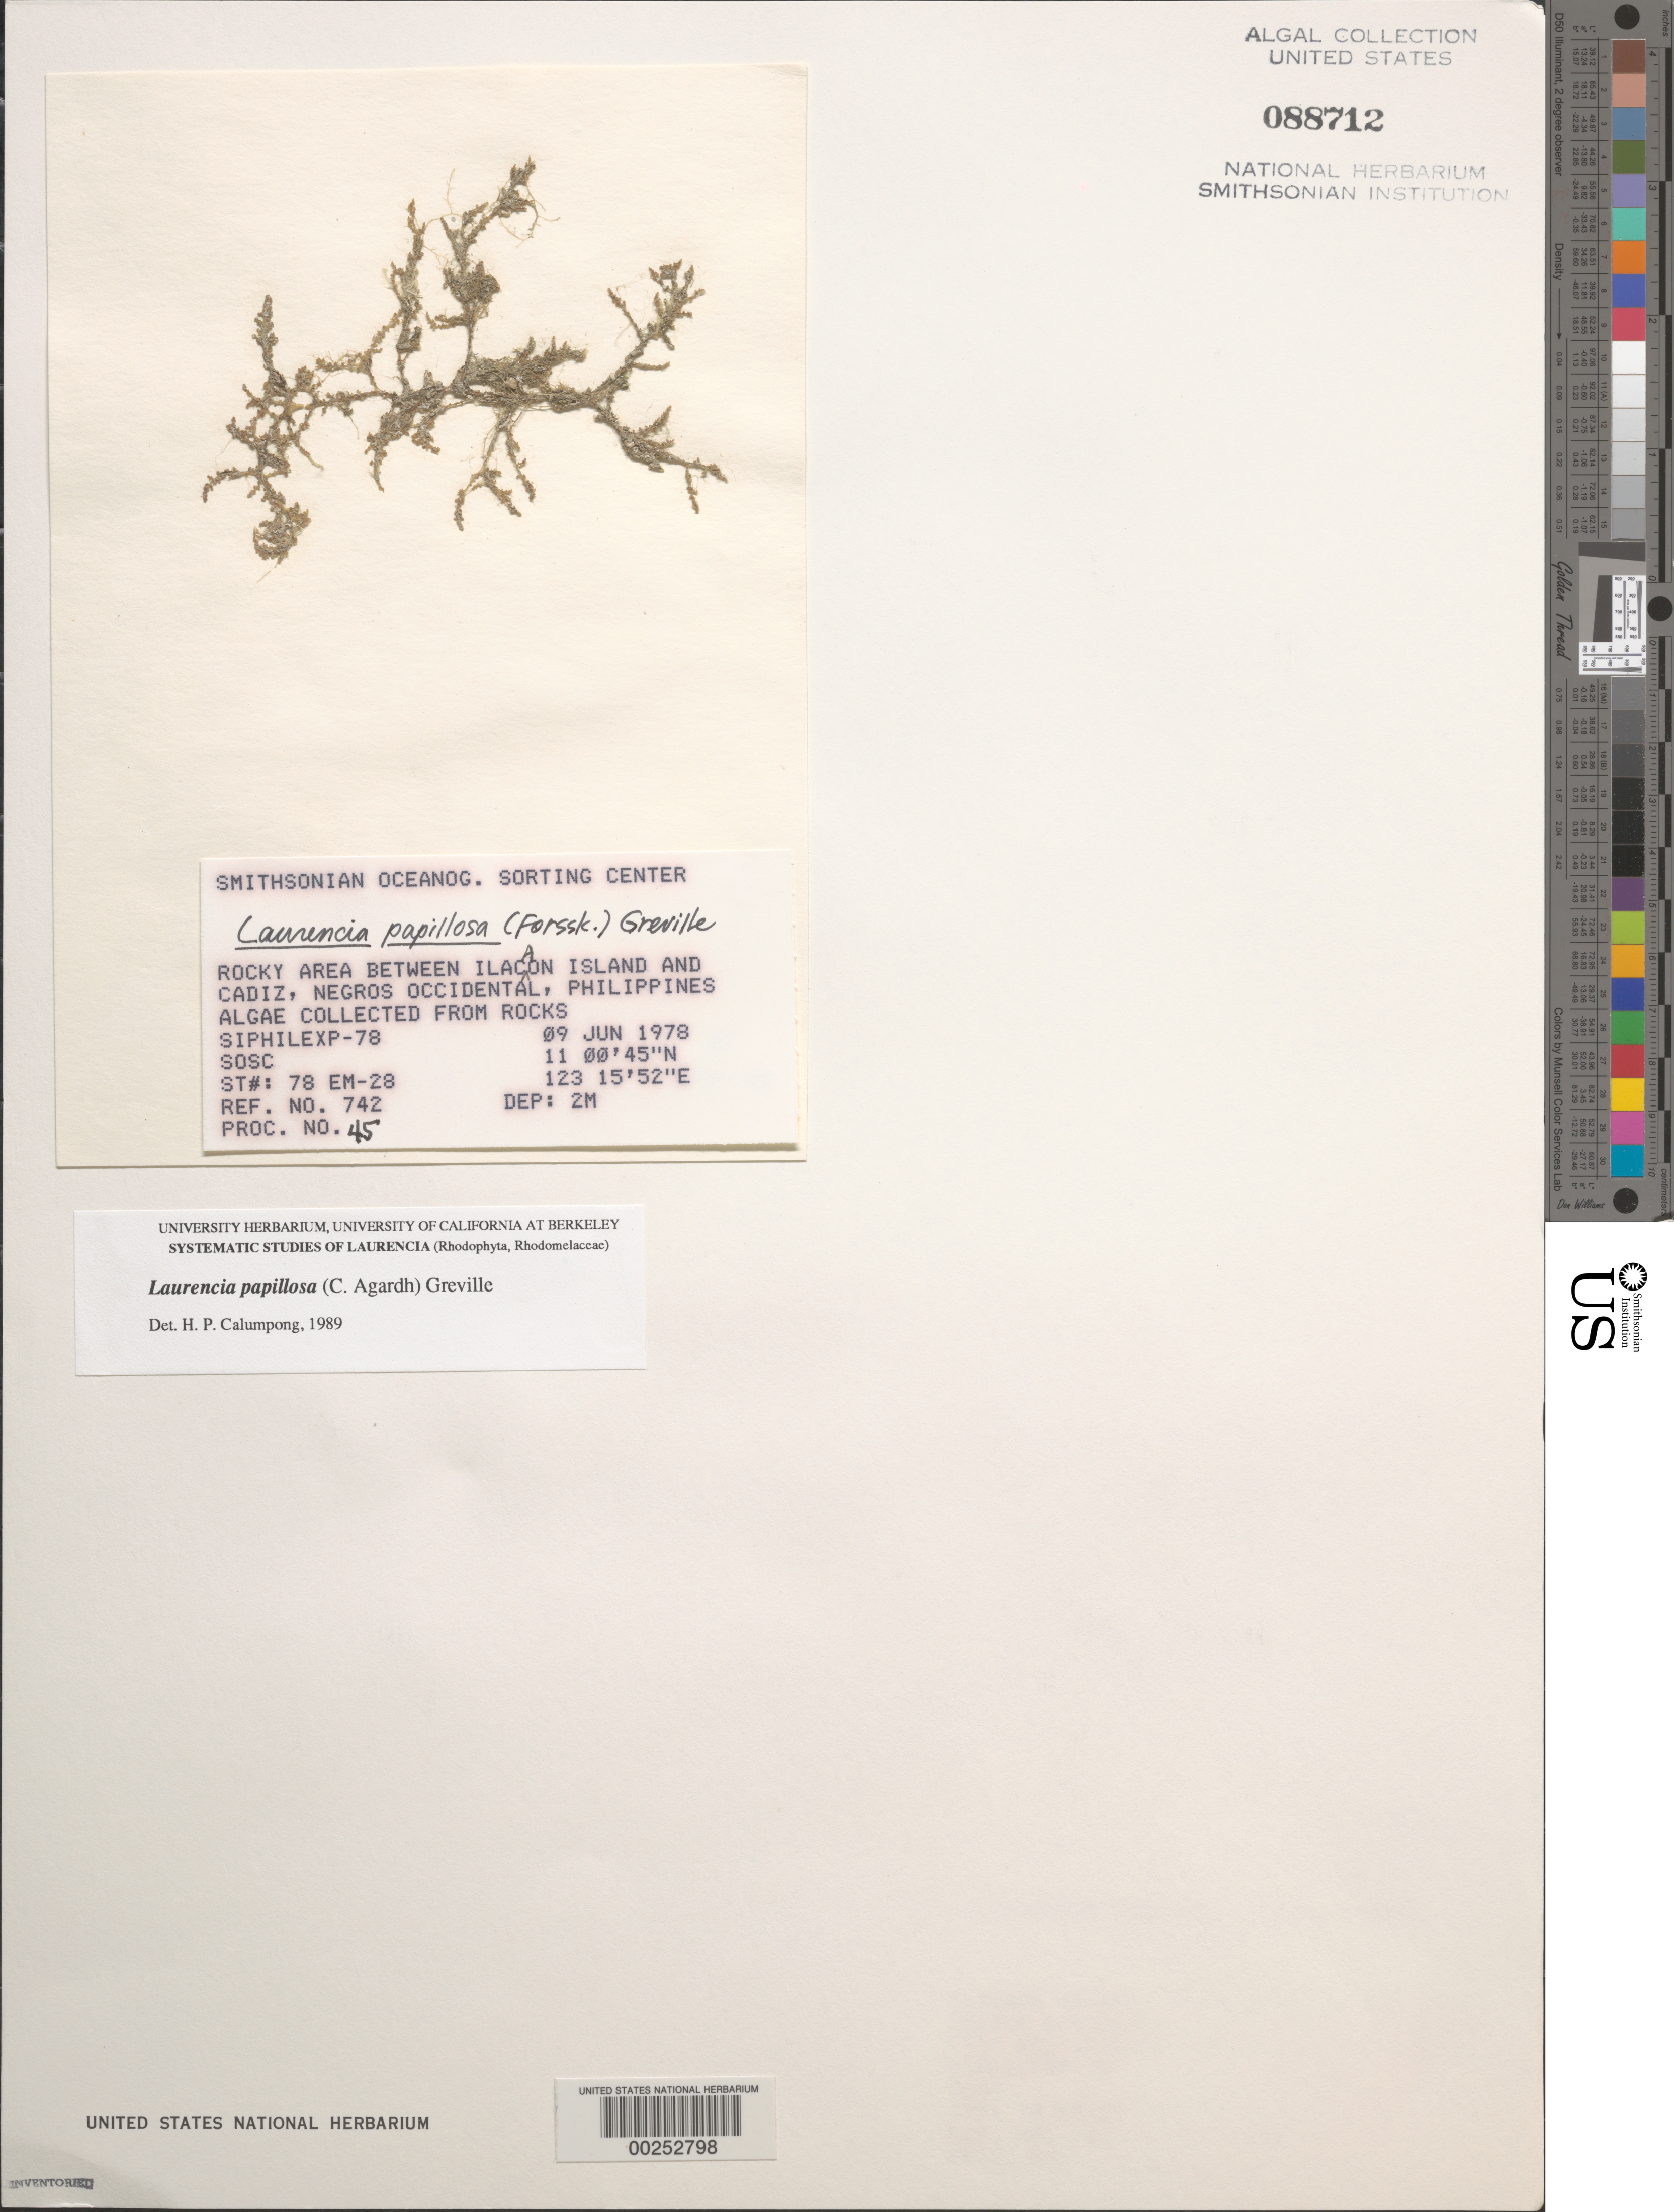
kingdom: Plantae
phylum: Rhodophyta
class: Florideophyceae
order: Ceramiales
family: Rhodomelaceae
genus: Palisada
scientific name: Palisada perforata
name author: (Bory) K.W. Nam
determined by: Algae name updating Project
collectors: SOSC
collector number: Station 78 Em-28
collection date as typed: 09 Jun 1978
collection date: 1978-06-09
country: Philippines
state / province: Western Visayas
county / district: Negros Occidental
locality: Between ilacaon island & cadiz, negros occidental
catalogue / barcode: US 88712